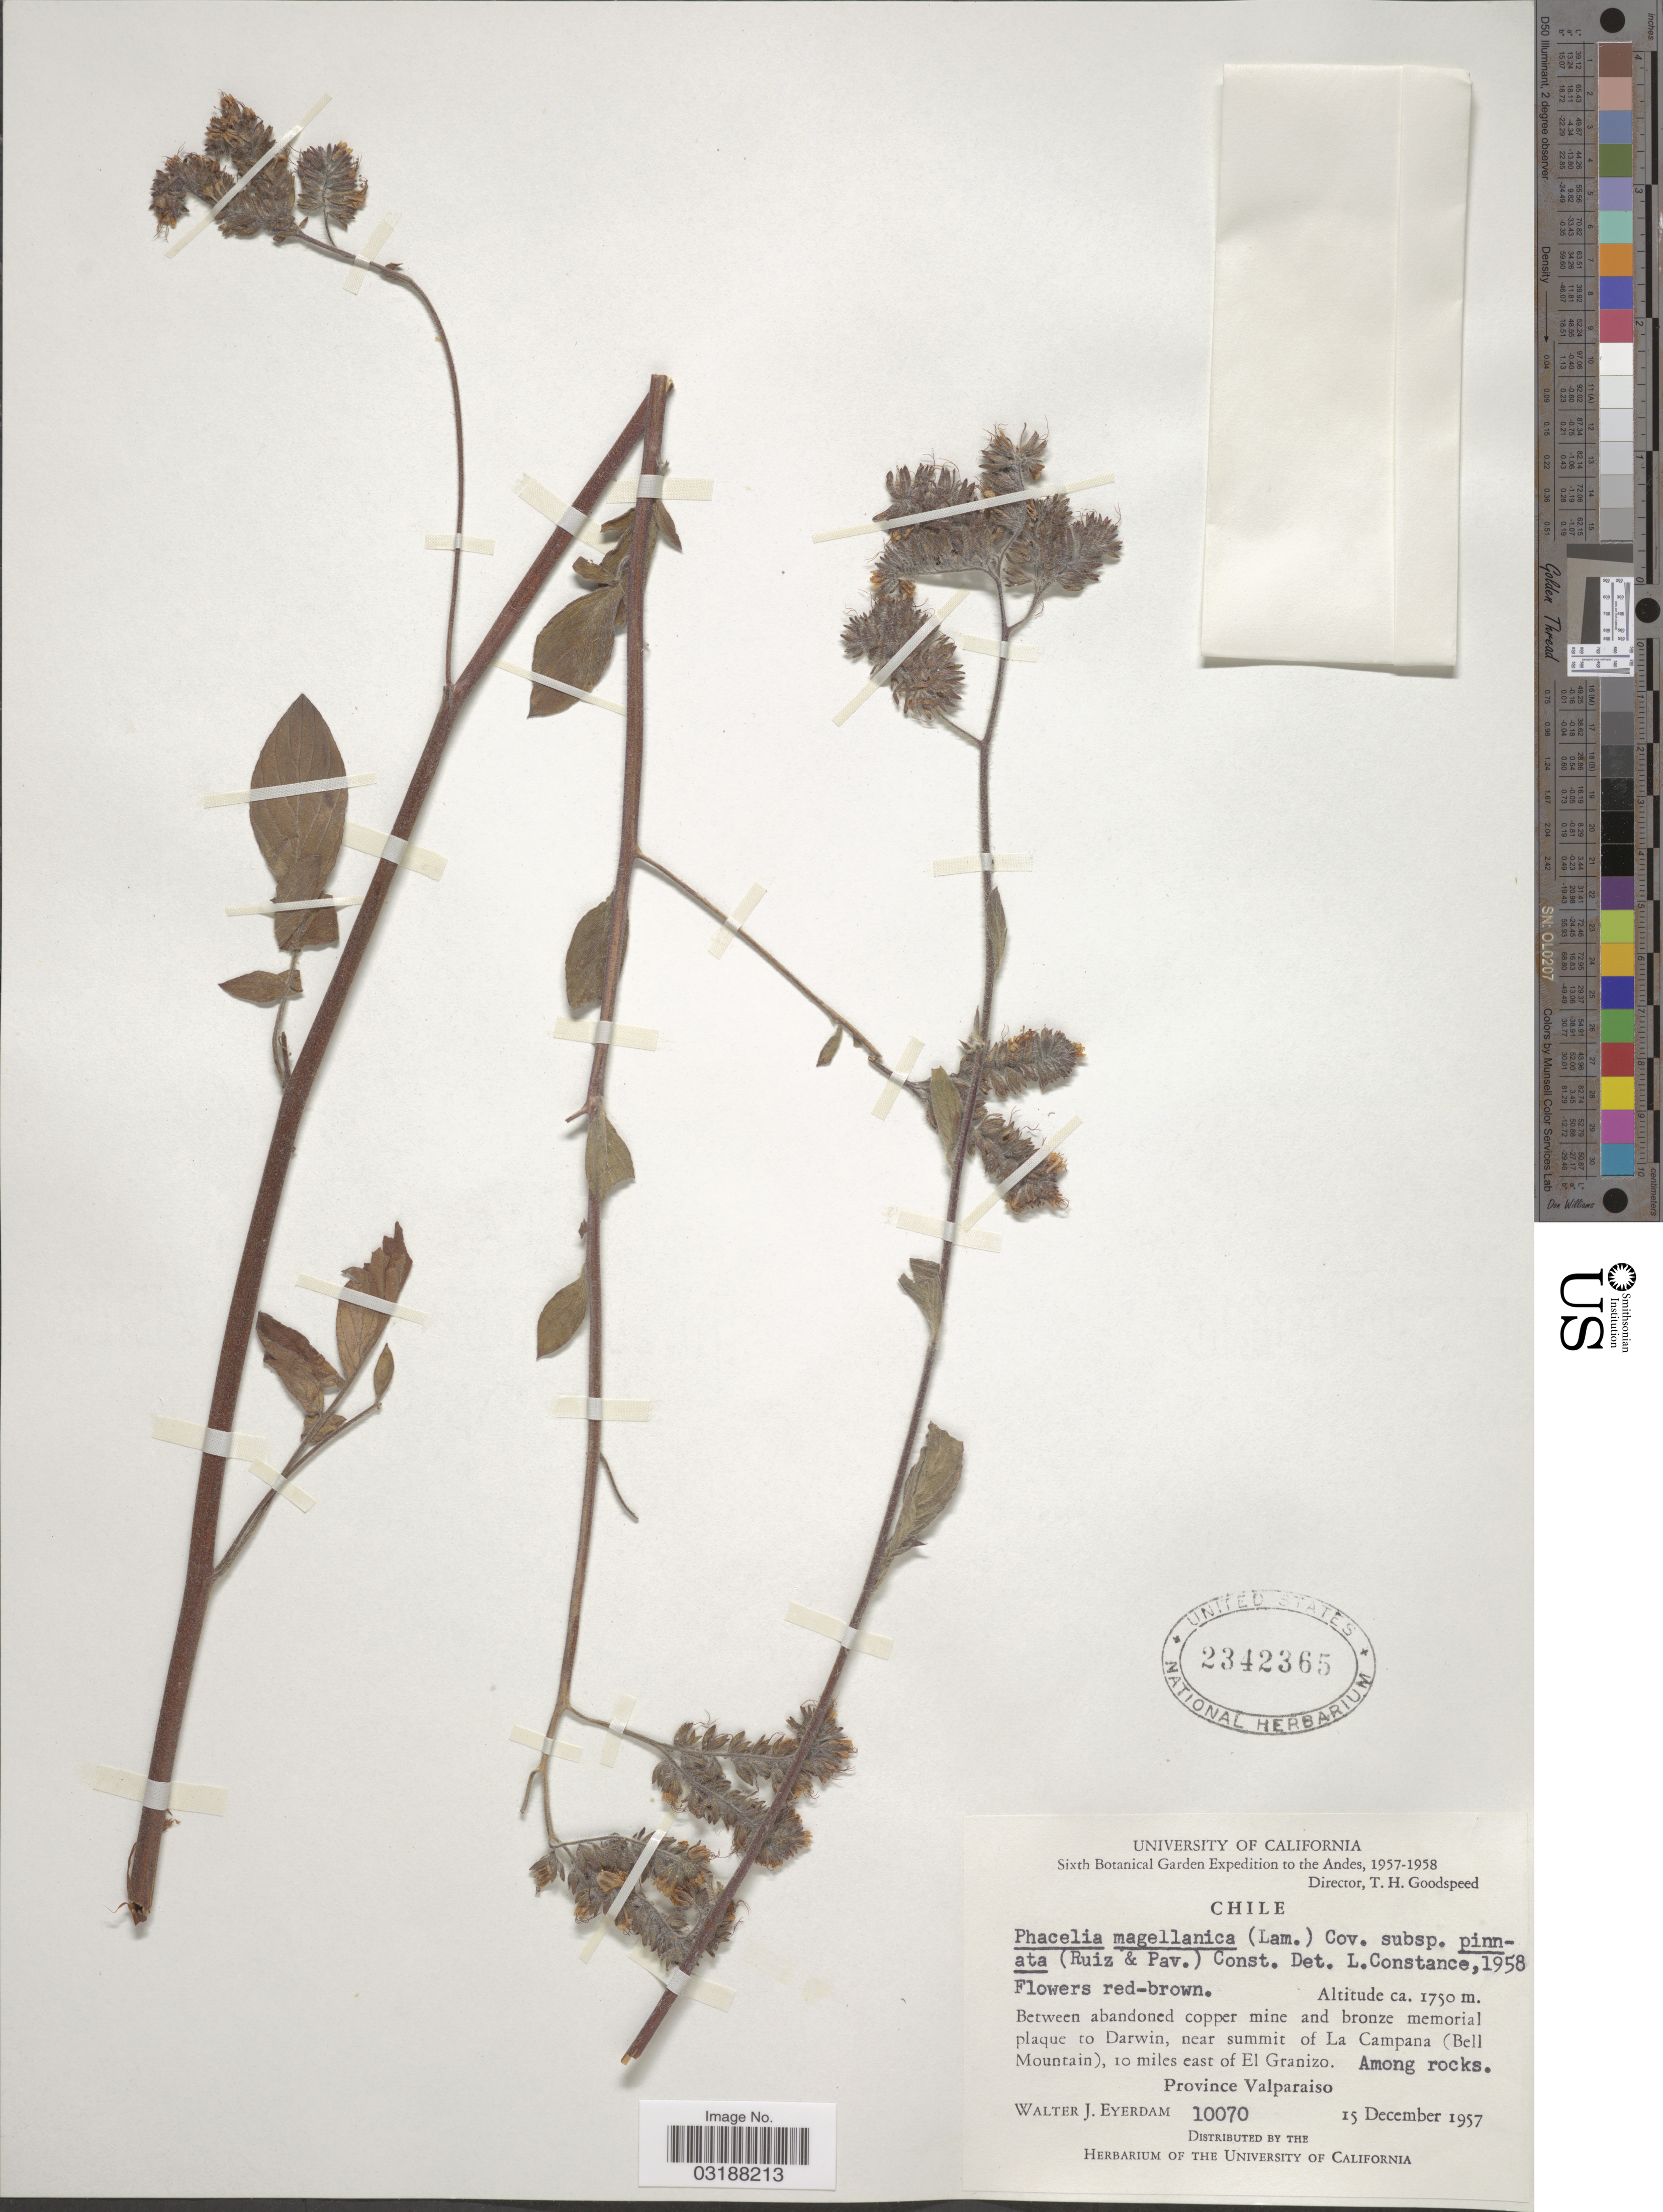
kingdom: Plantae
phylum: Tracheophyta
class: Magnoliopsida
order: Boraginales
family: Hydrophyllaceae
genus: Phacelia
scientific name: Phacelia magellanica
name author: (Lam.) Coville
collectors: W. J. Eyerdam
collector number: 10070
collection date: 1957-12-15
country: Chile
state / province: Valparaíso (V)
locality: The Andes, near summit of La Campana (Bell Mountain), 10 miles east of Granizo, Province Valparaiso.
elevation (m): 1750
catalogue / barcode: US 2342365